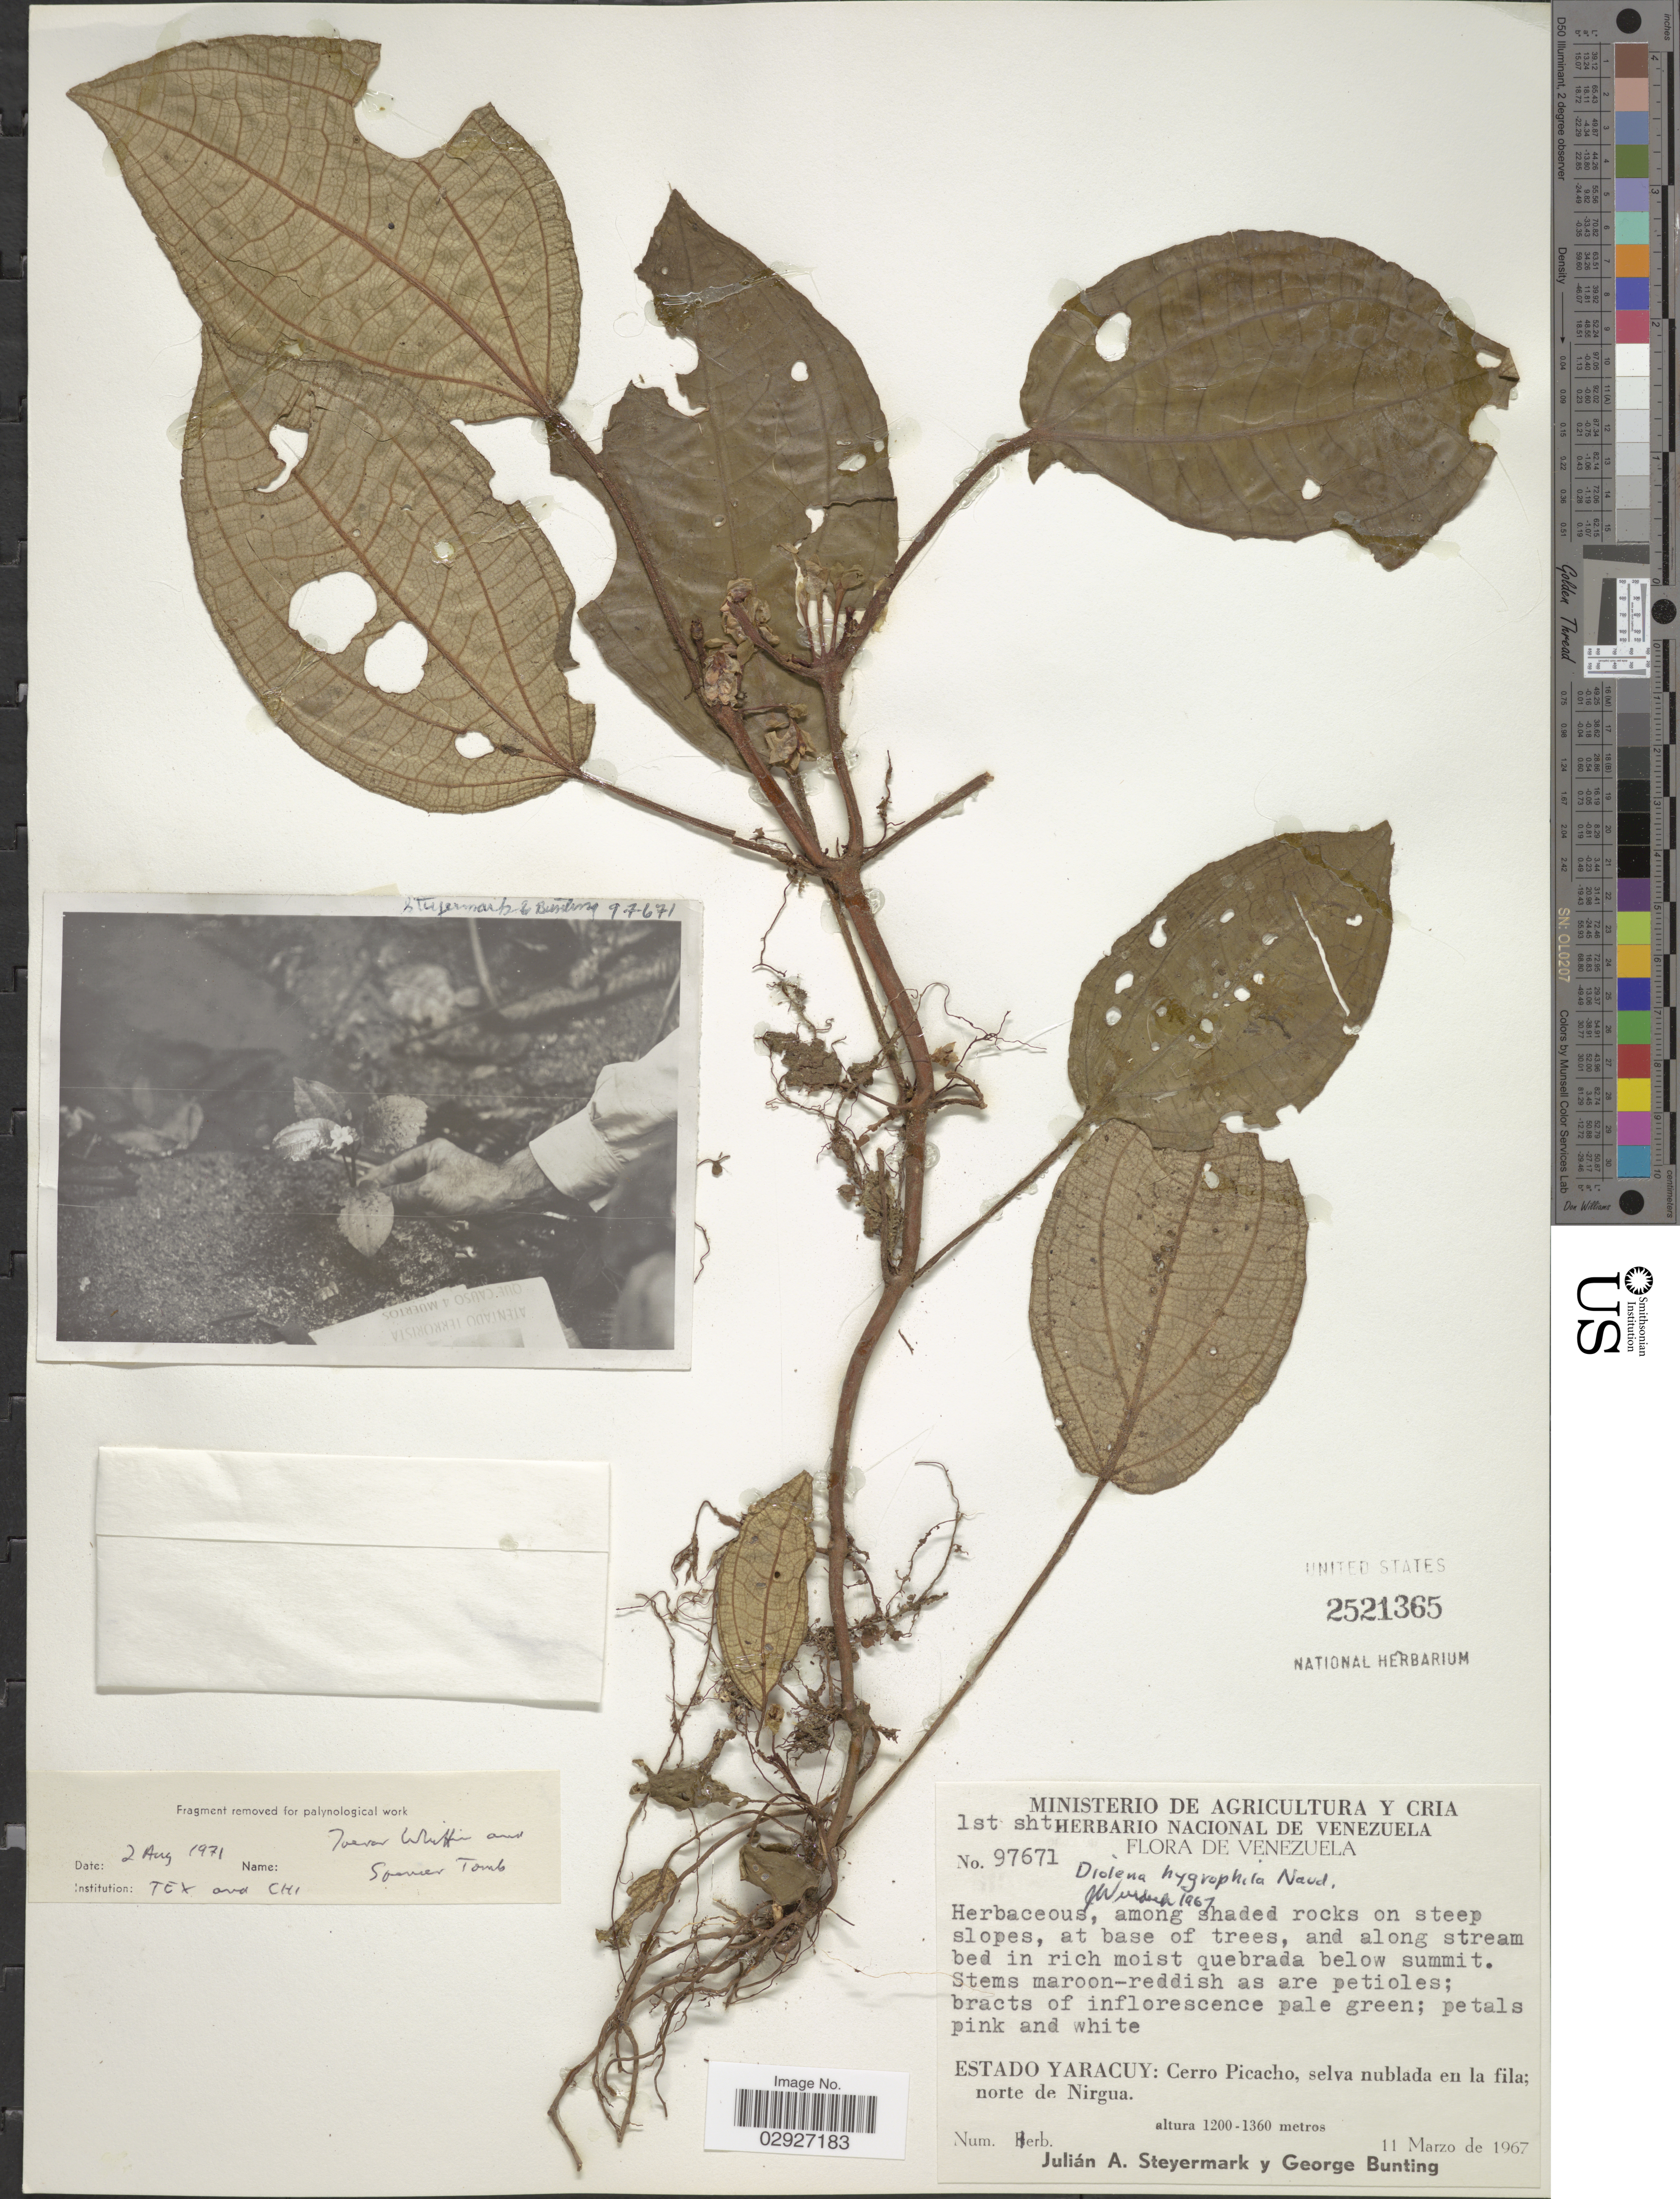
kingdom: Plantae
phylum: Tracheophyta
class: Magnoliopsida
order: Myrtales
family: Melastomataceae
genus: Triolena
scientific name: Triolena hygrophylla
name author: (Naudin) L.O. Williams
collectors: J. Steyermark & G. S. Bunting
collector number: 97671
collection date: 1967-03-11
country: Venezuela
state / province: Yaracuy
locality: Cerro Picacho, selva nublada en la fila, norte de Nirgua.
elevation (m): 1200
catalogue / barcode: US 2521365